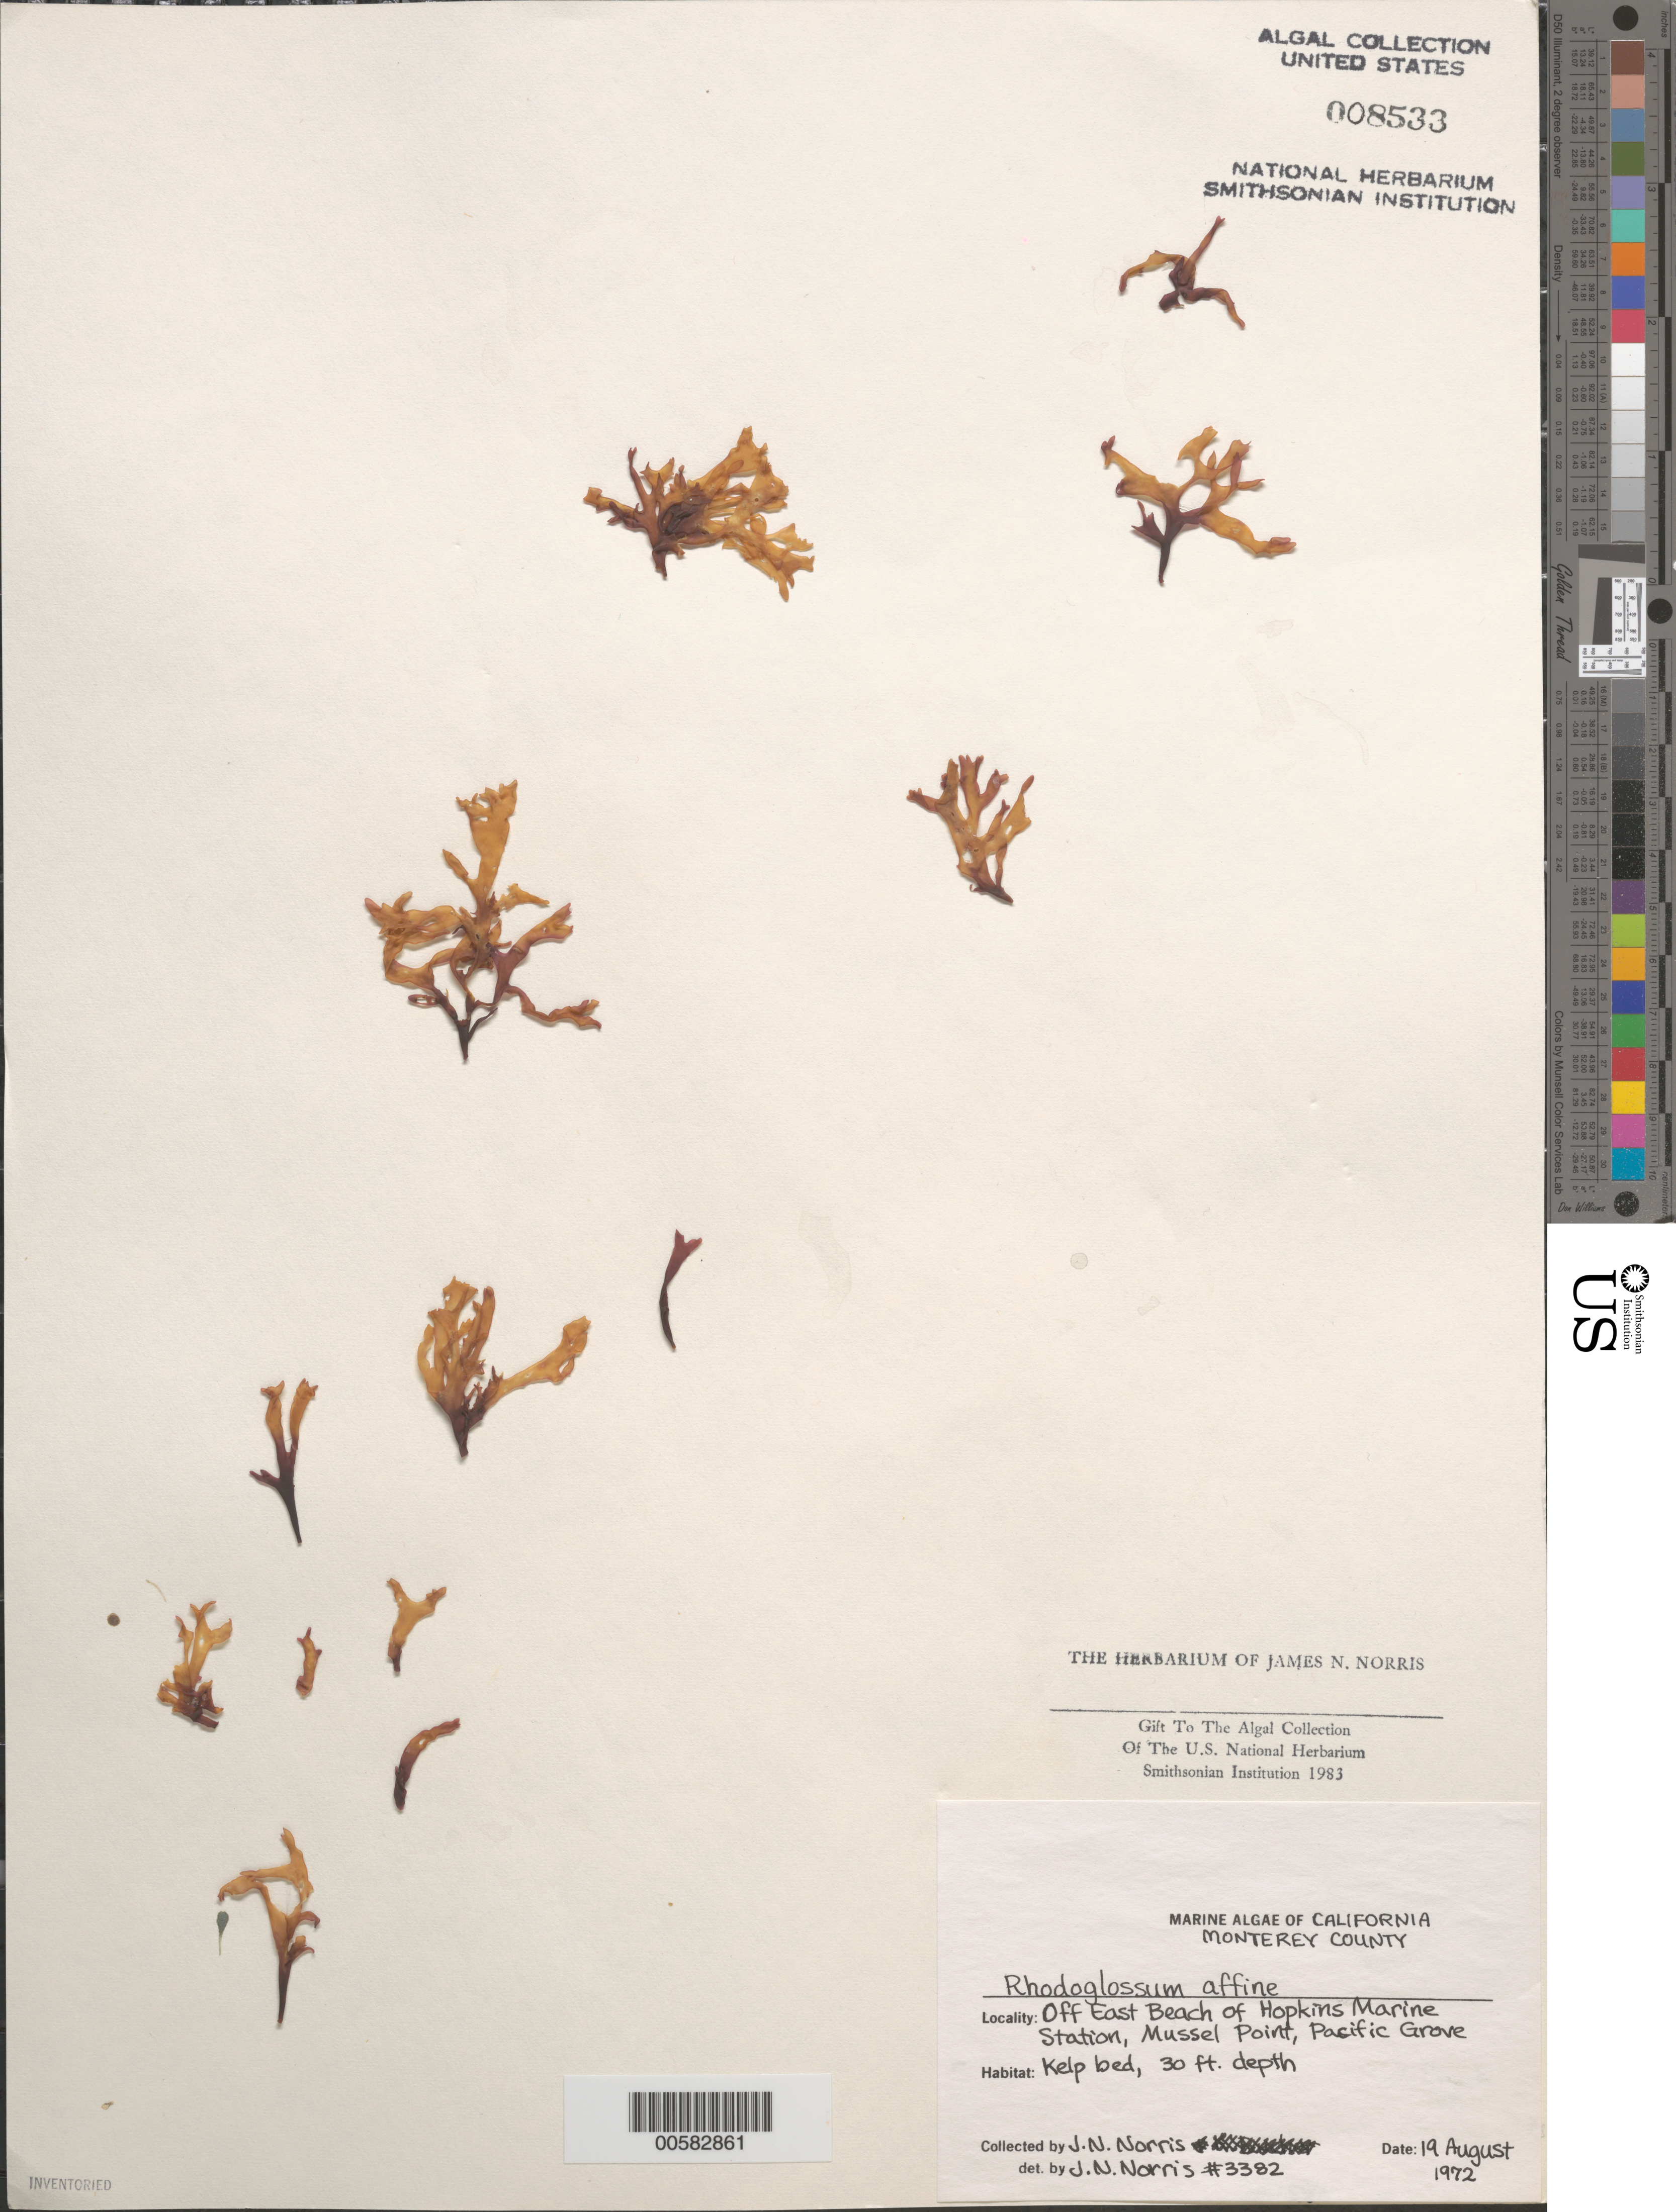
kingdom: Plantae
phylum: Rhodophyta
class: Florideophyceae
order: Gigartinales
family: Gigartinaceae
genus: Mazzaella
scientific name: Mazzaella affinis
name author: (Harvey) Fredericq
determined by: Algae name updating Project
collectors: J. N. Norris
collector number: JN-3382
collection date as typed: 19 Aug 1972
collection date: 1972-08-19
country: United States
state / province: California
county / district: Monterey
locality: Pacific Grove, off East Beach of Hopkins Marine Station, Mussel Point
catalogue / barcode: US 8533